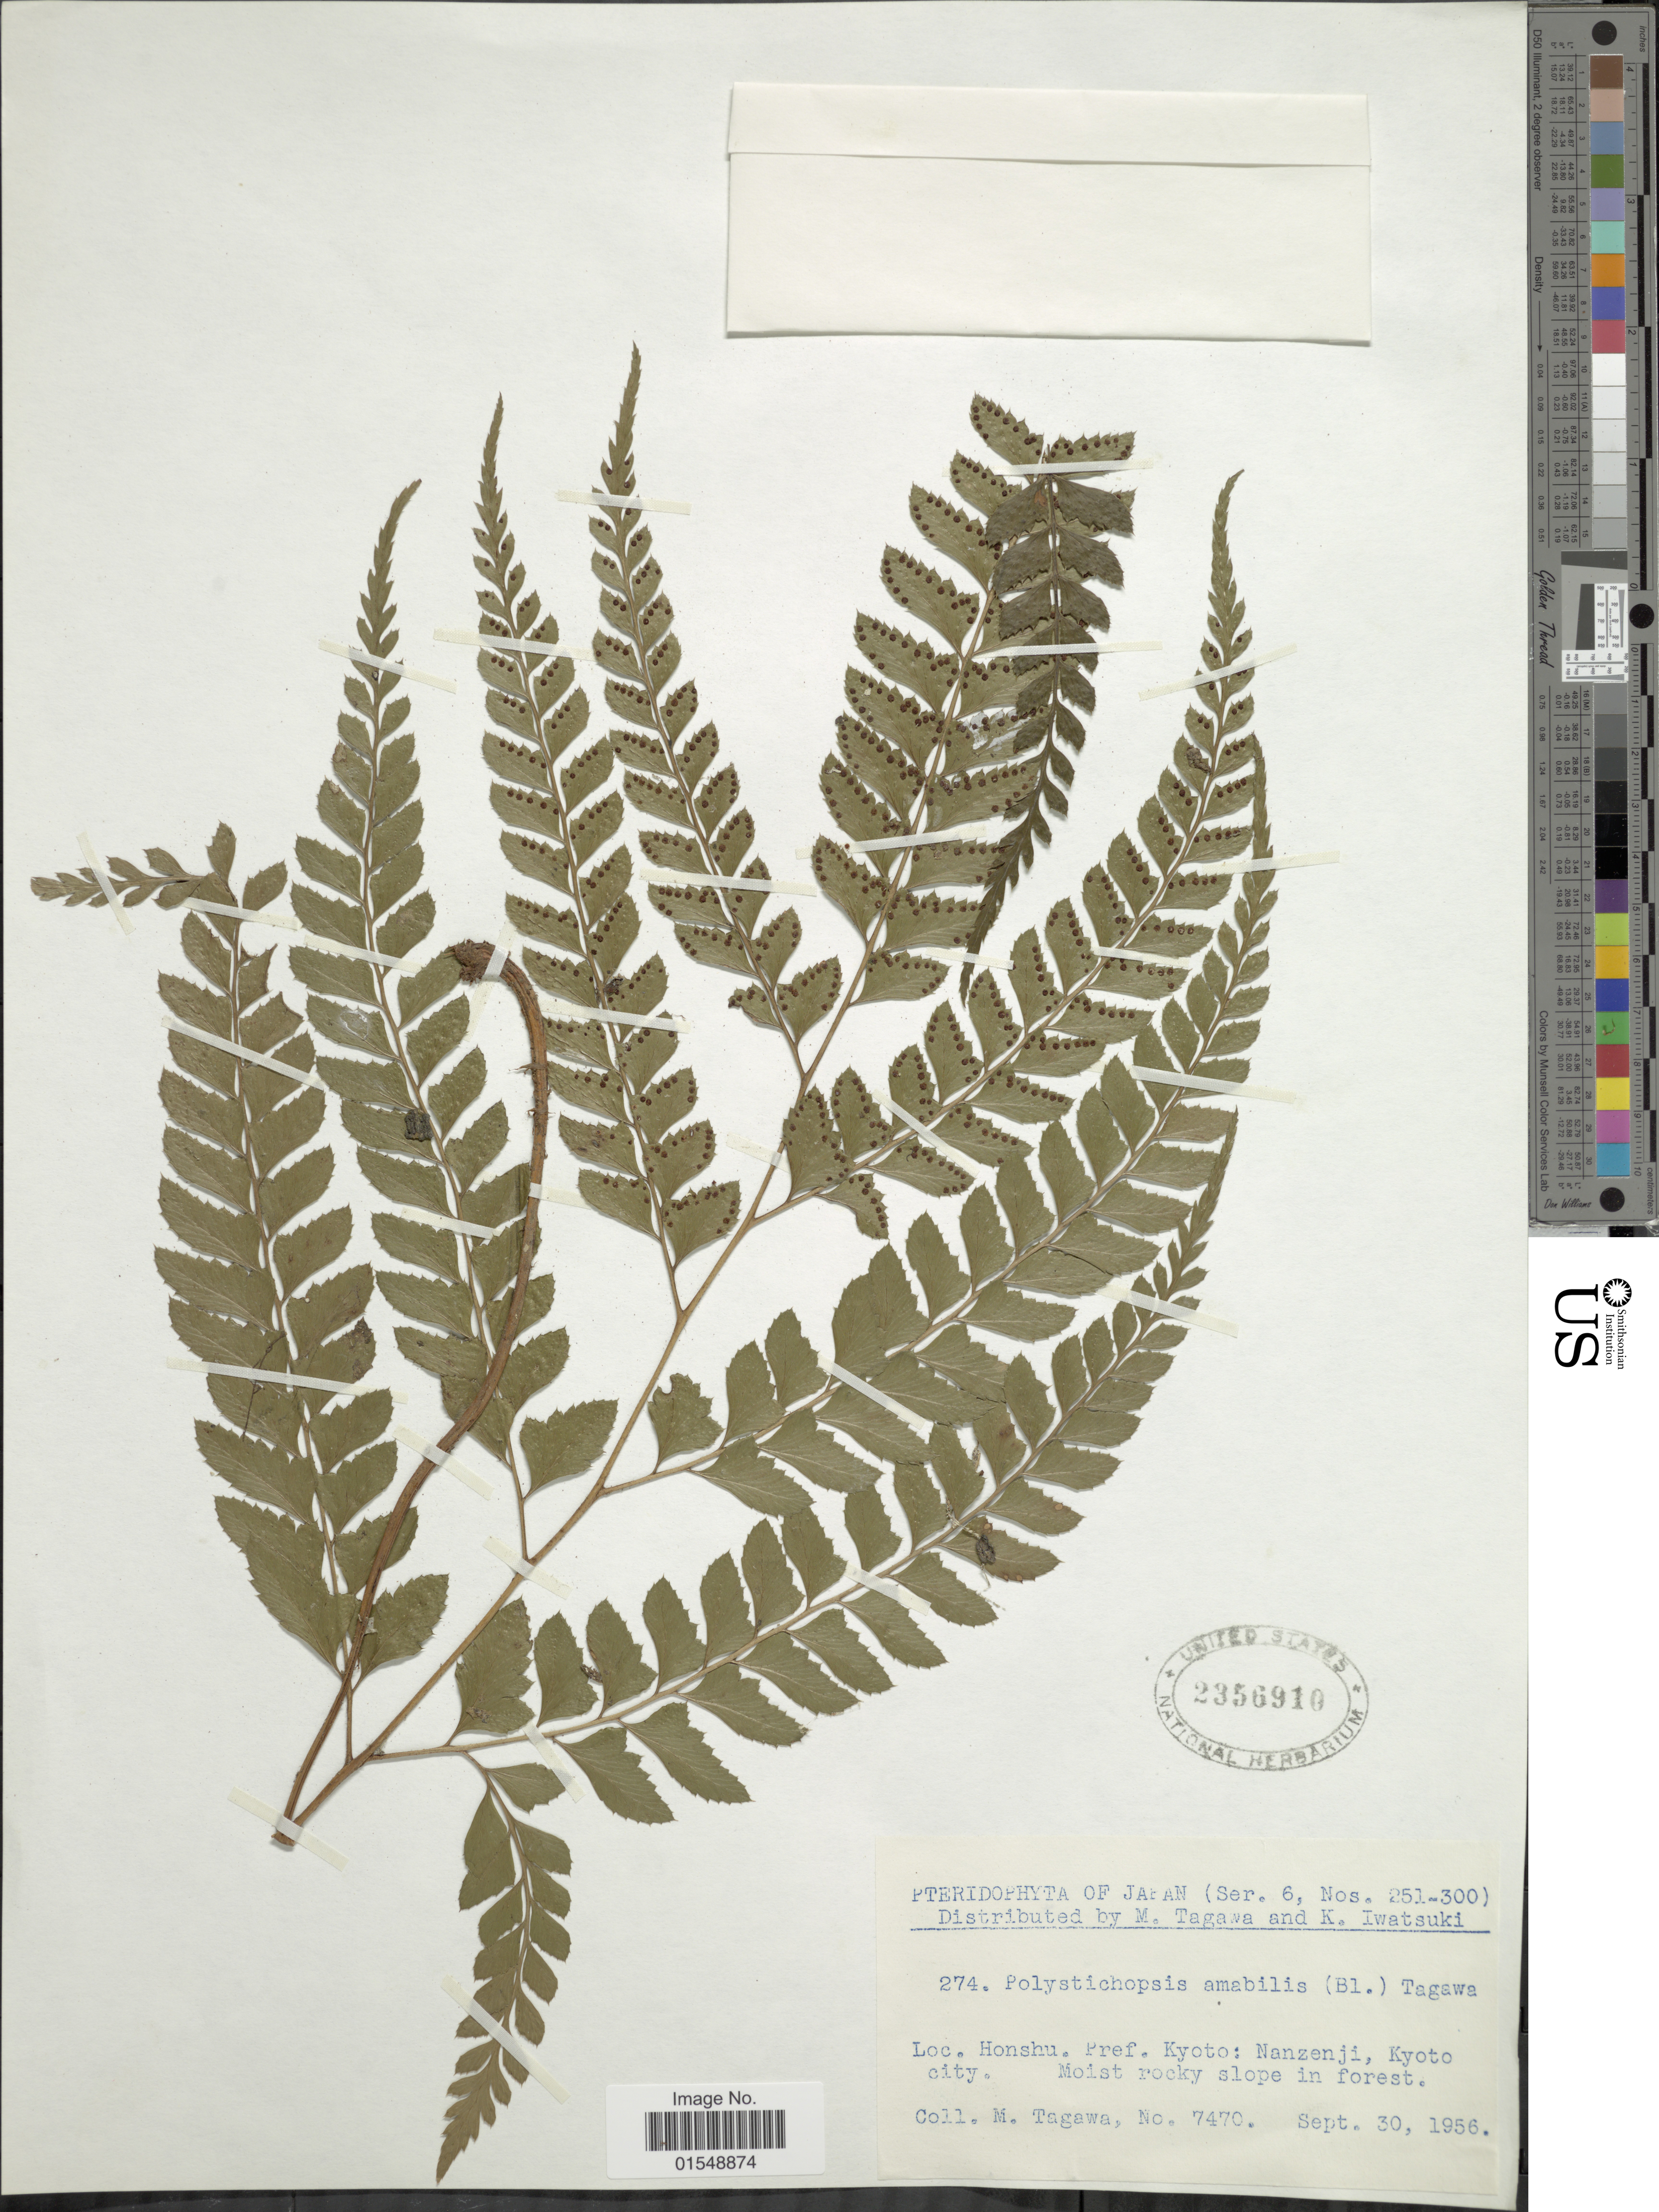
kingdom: Plantae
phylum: Tracheophyta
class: Polypodiopsida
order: Polypodiales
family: Dryopteridaceae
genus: Arachniodes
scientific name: Arachniodes amabilis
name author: (Blume) Tindale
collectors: M. Tagawa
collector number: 7470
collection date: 1956-09-30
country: Japan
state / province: Kyoto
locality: Honshu, Nanzenji Kyoto city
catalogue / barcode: US 2356910